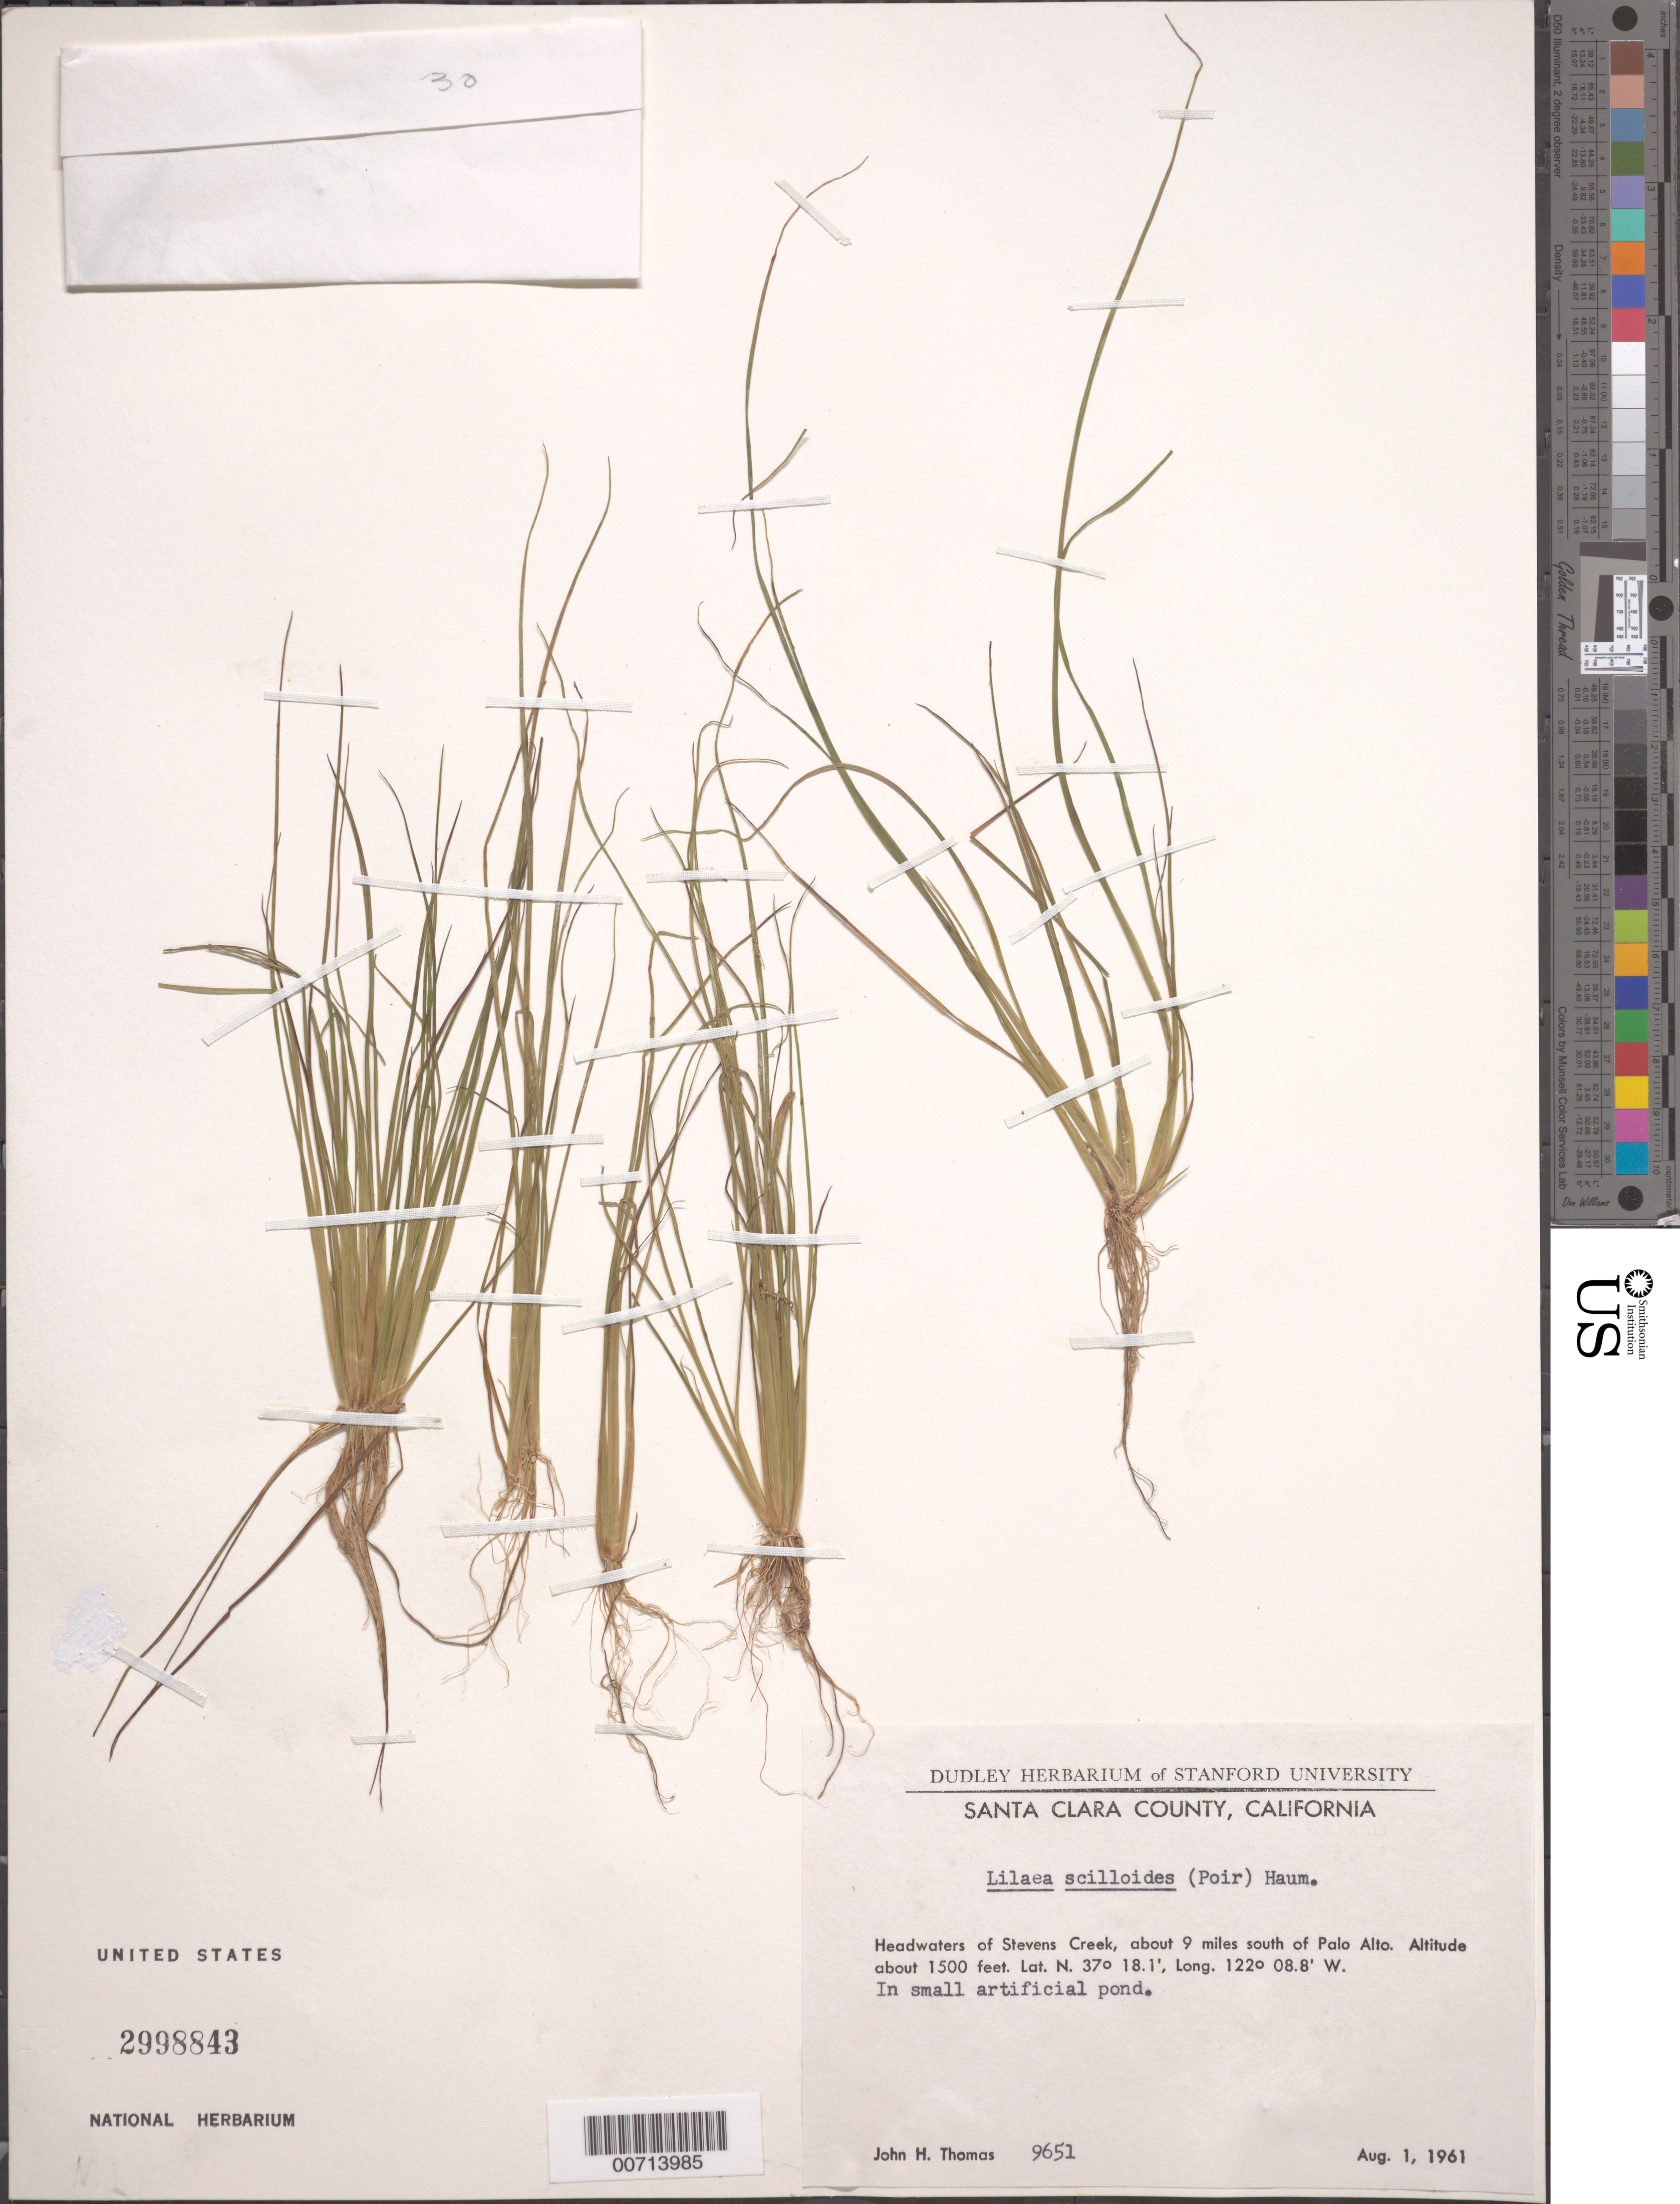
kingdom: Plantae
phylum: Tracheophyta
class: Liliopsida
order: Alismatales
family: Juncaginaceae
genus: Triglochin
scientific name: Triglochin scilloides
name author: (Poir.) Mering & Kadereit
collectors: J. H. Thomas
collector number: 9651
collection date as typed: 01 Aug 1961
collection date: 1961-08-01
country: United States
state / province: California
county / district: Santa Clara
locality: Headwaters of Stevens Creek, S of Palo Alto.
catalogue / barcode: US 2998843